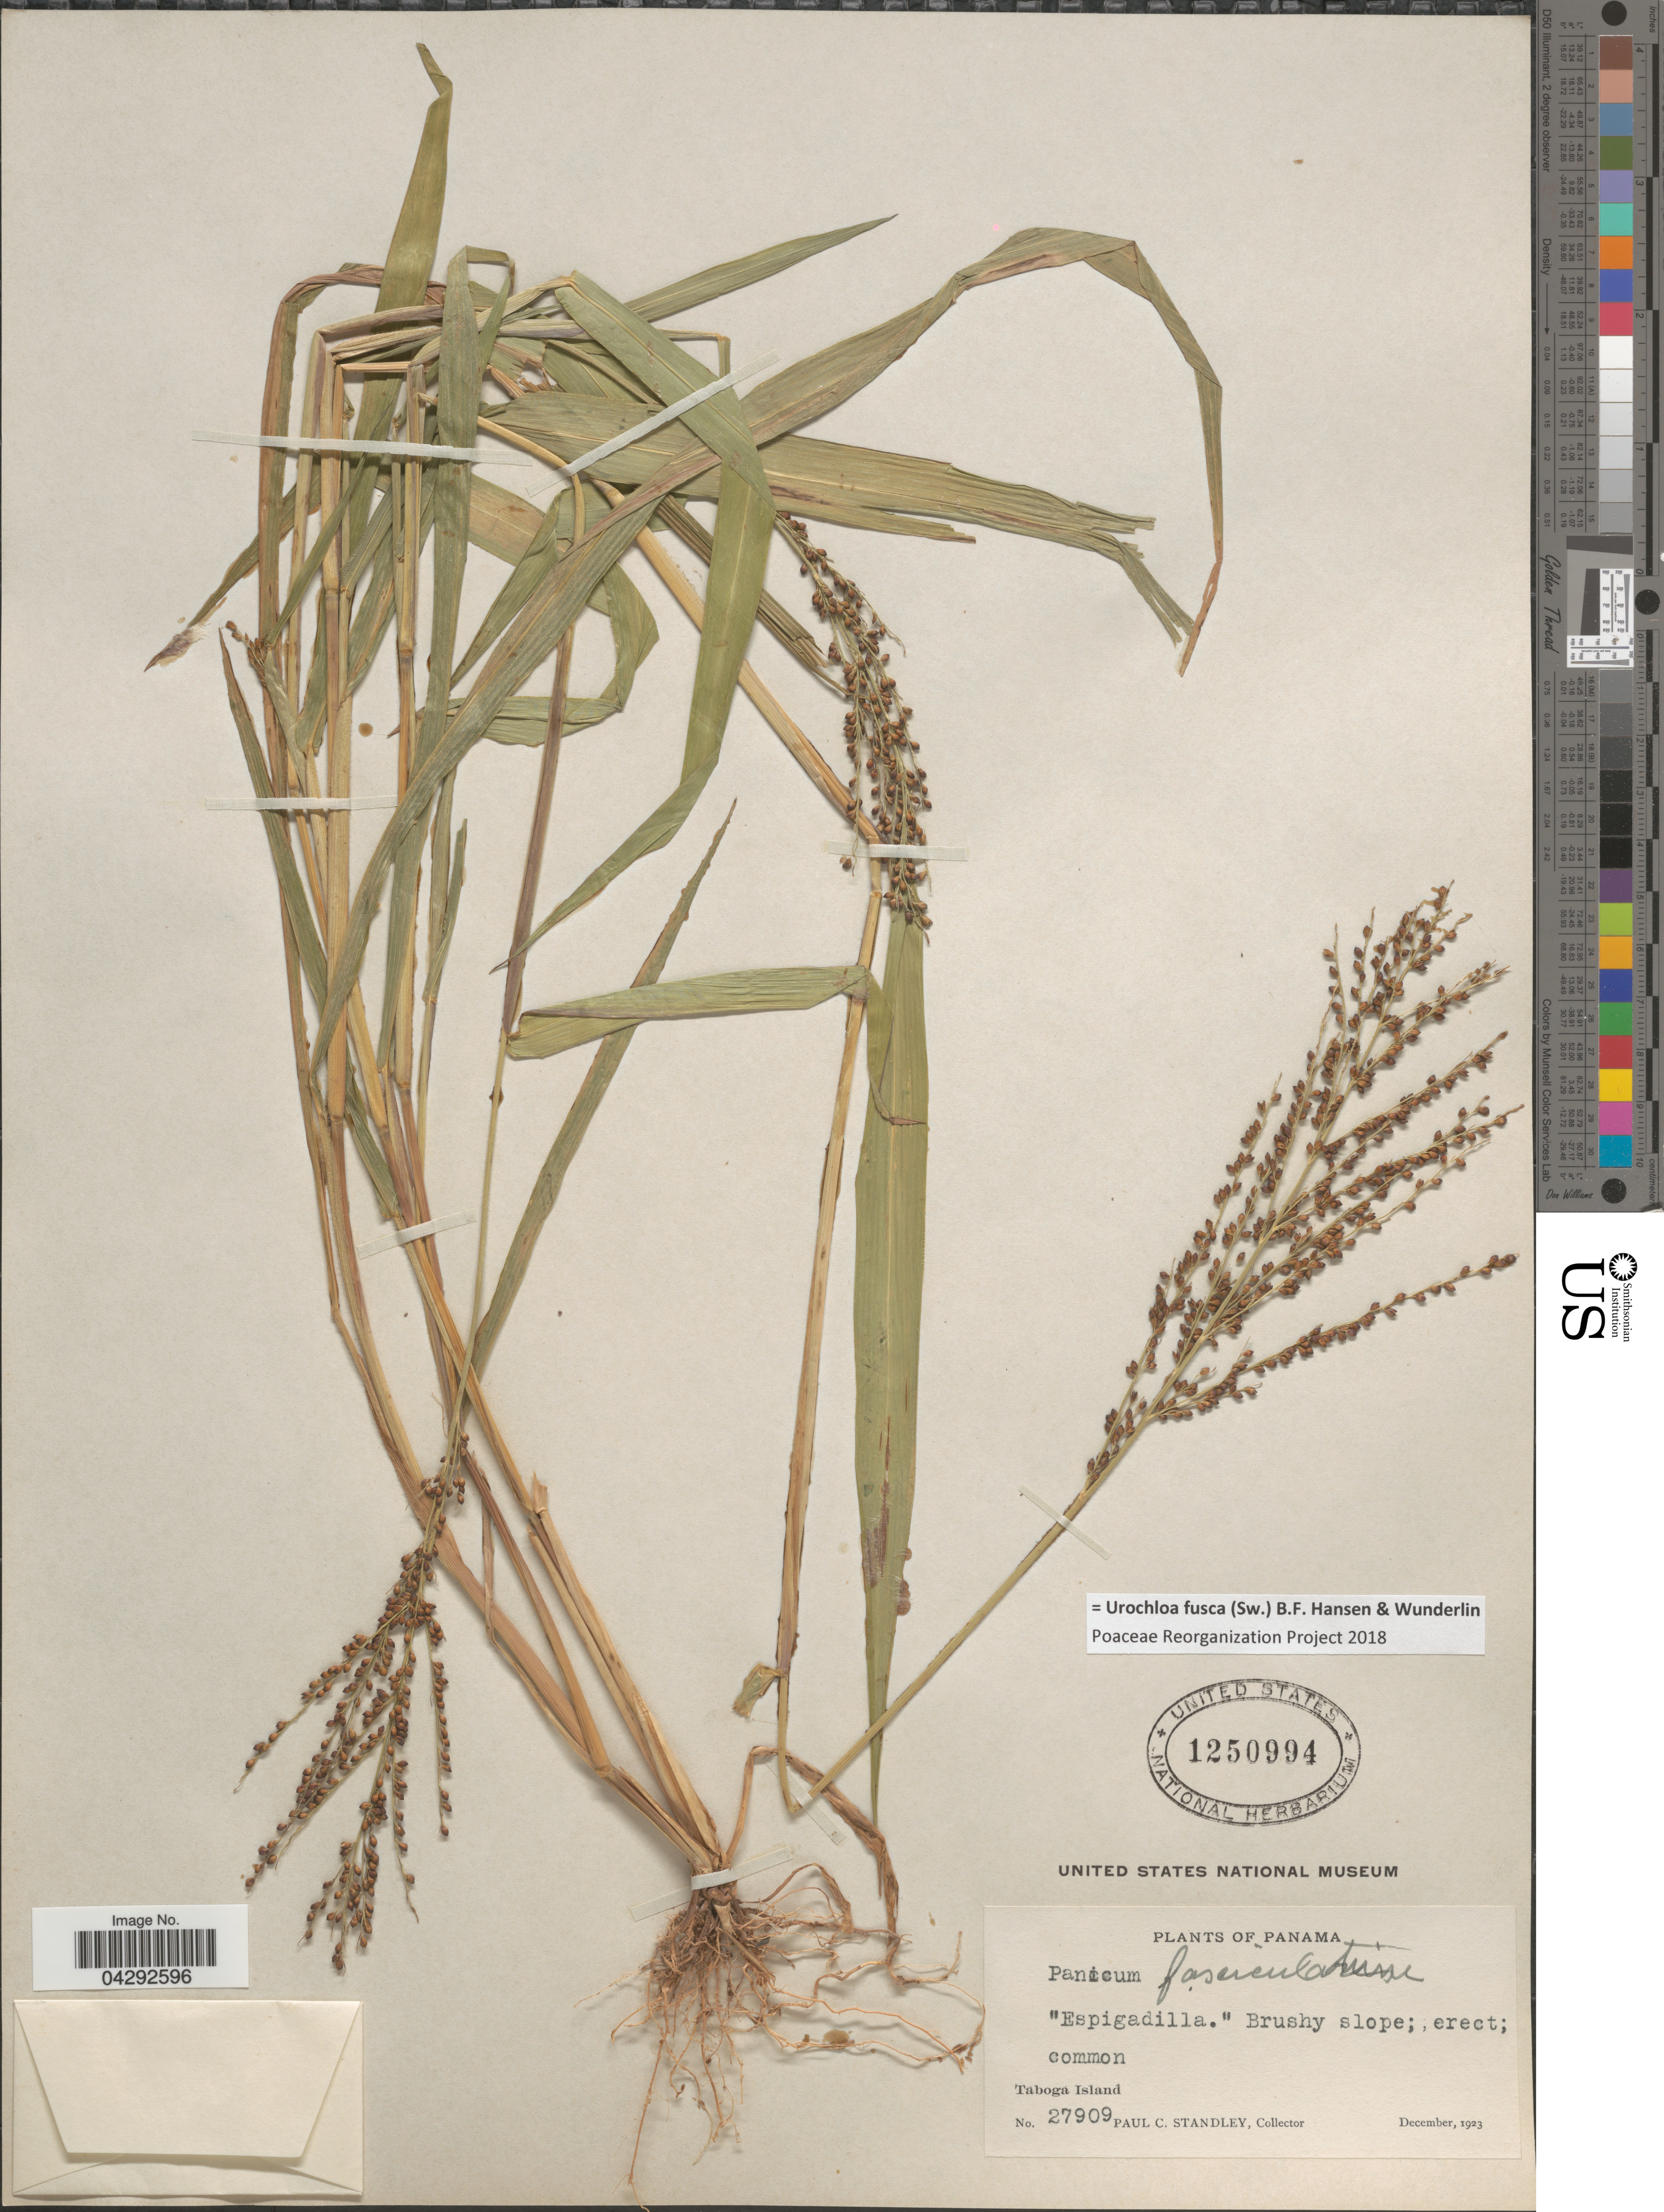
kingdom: Plantae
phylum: Tracheophyta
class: Liliopsida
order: Poales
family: Poaceae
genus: Urochloa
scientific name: Urochloa fusca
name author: (Sw.) B.F. Hansen & Wunderlin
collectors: P. C. Standley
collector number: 27909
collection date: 1923-12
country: Panama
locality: Taboga Island.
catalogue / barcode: US 1250994